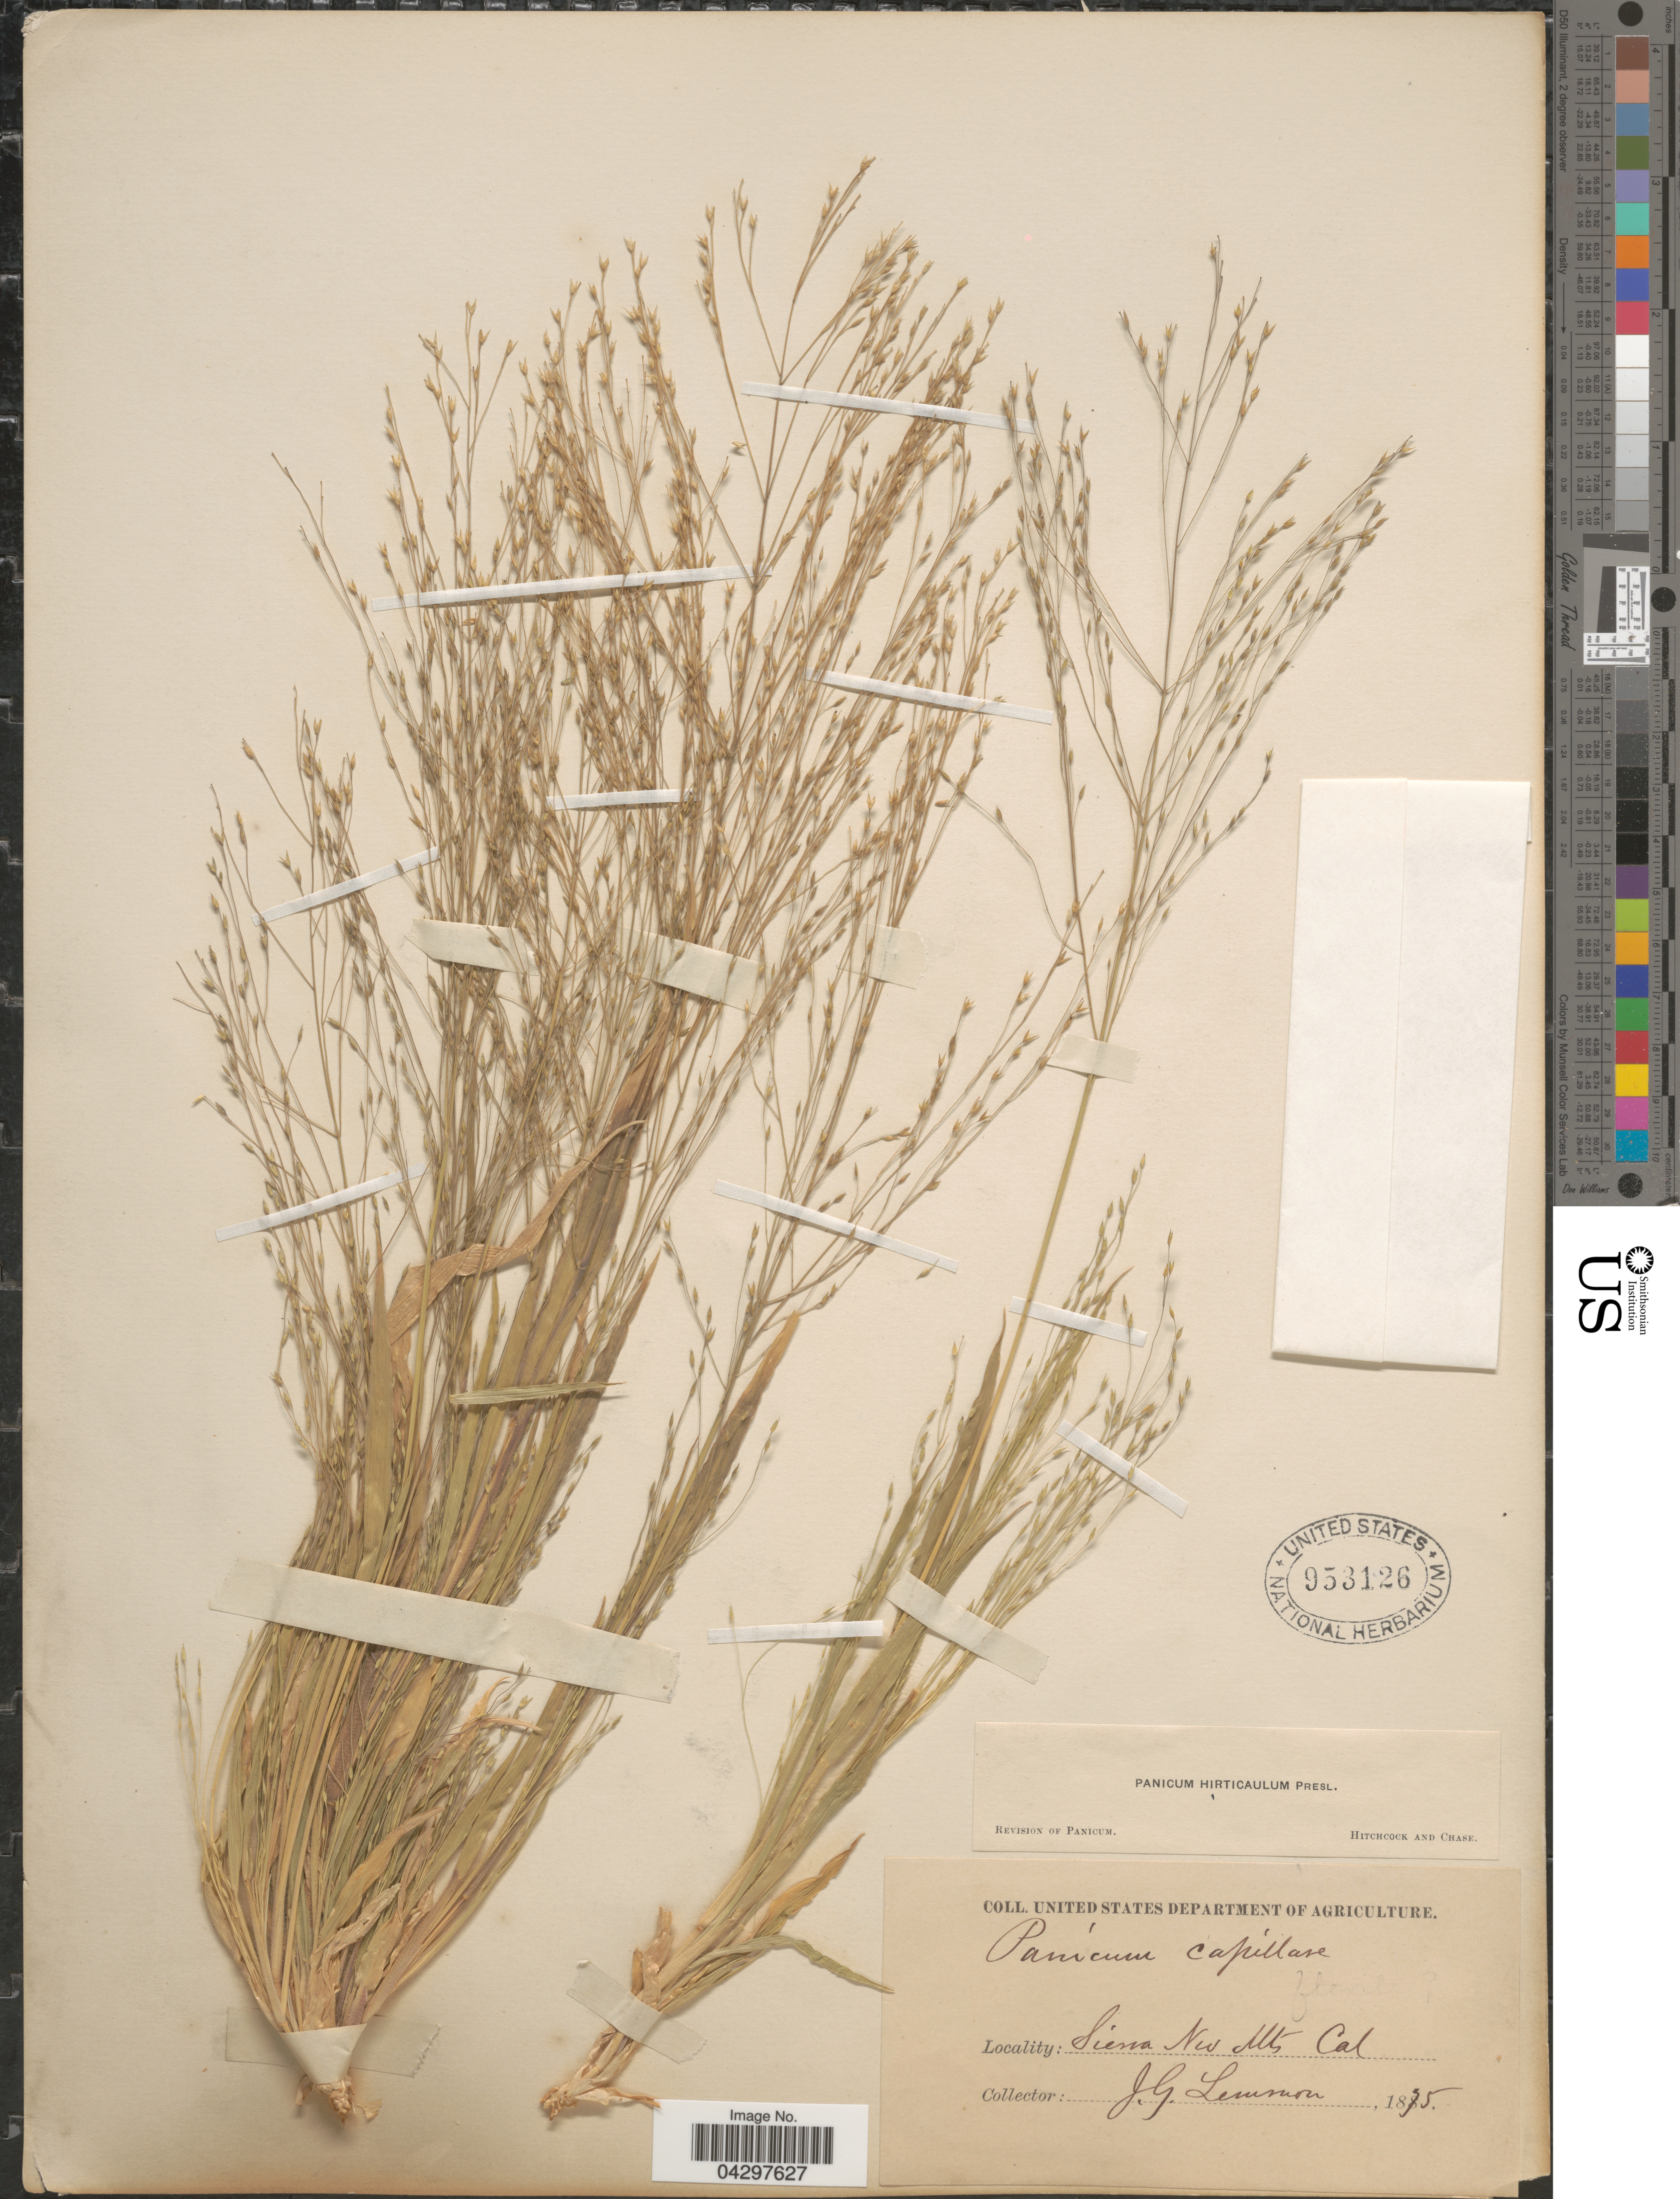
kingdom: Plantae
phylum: Tracheophyta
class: Liliopsida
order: Poales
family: Poaceae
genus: Panicum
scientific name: Panicum capillare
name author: L.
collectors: J. Lemmon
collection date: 1875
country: United States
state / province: California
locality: Sierra Nev Mts.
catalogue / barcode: US 953126